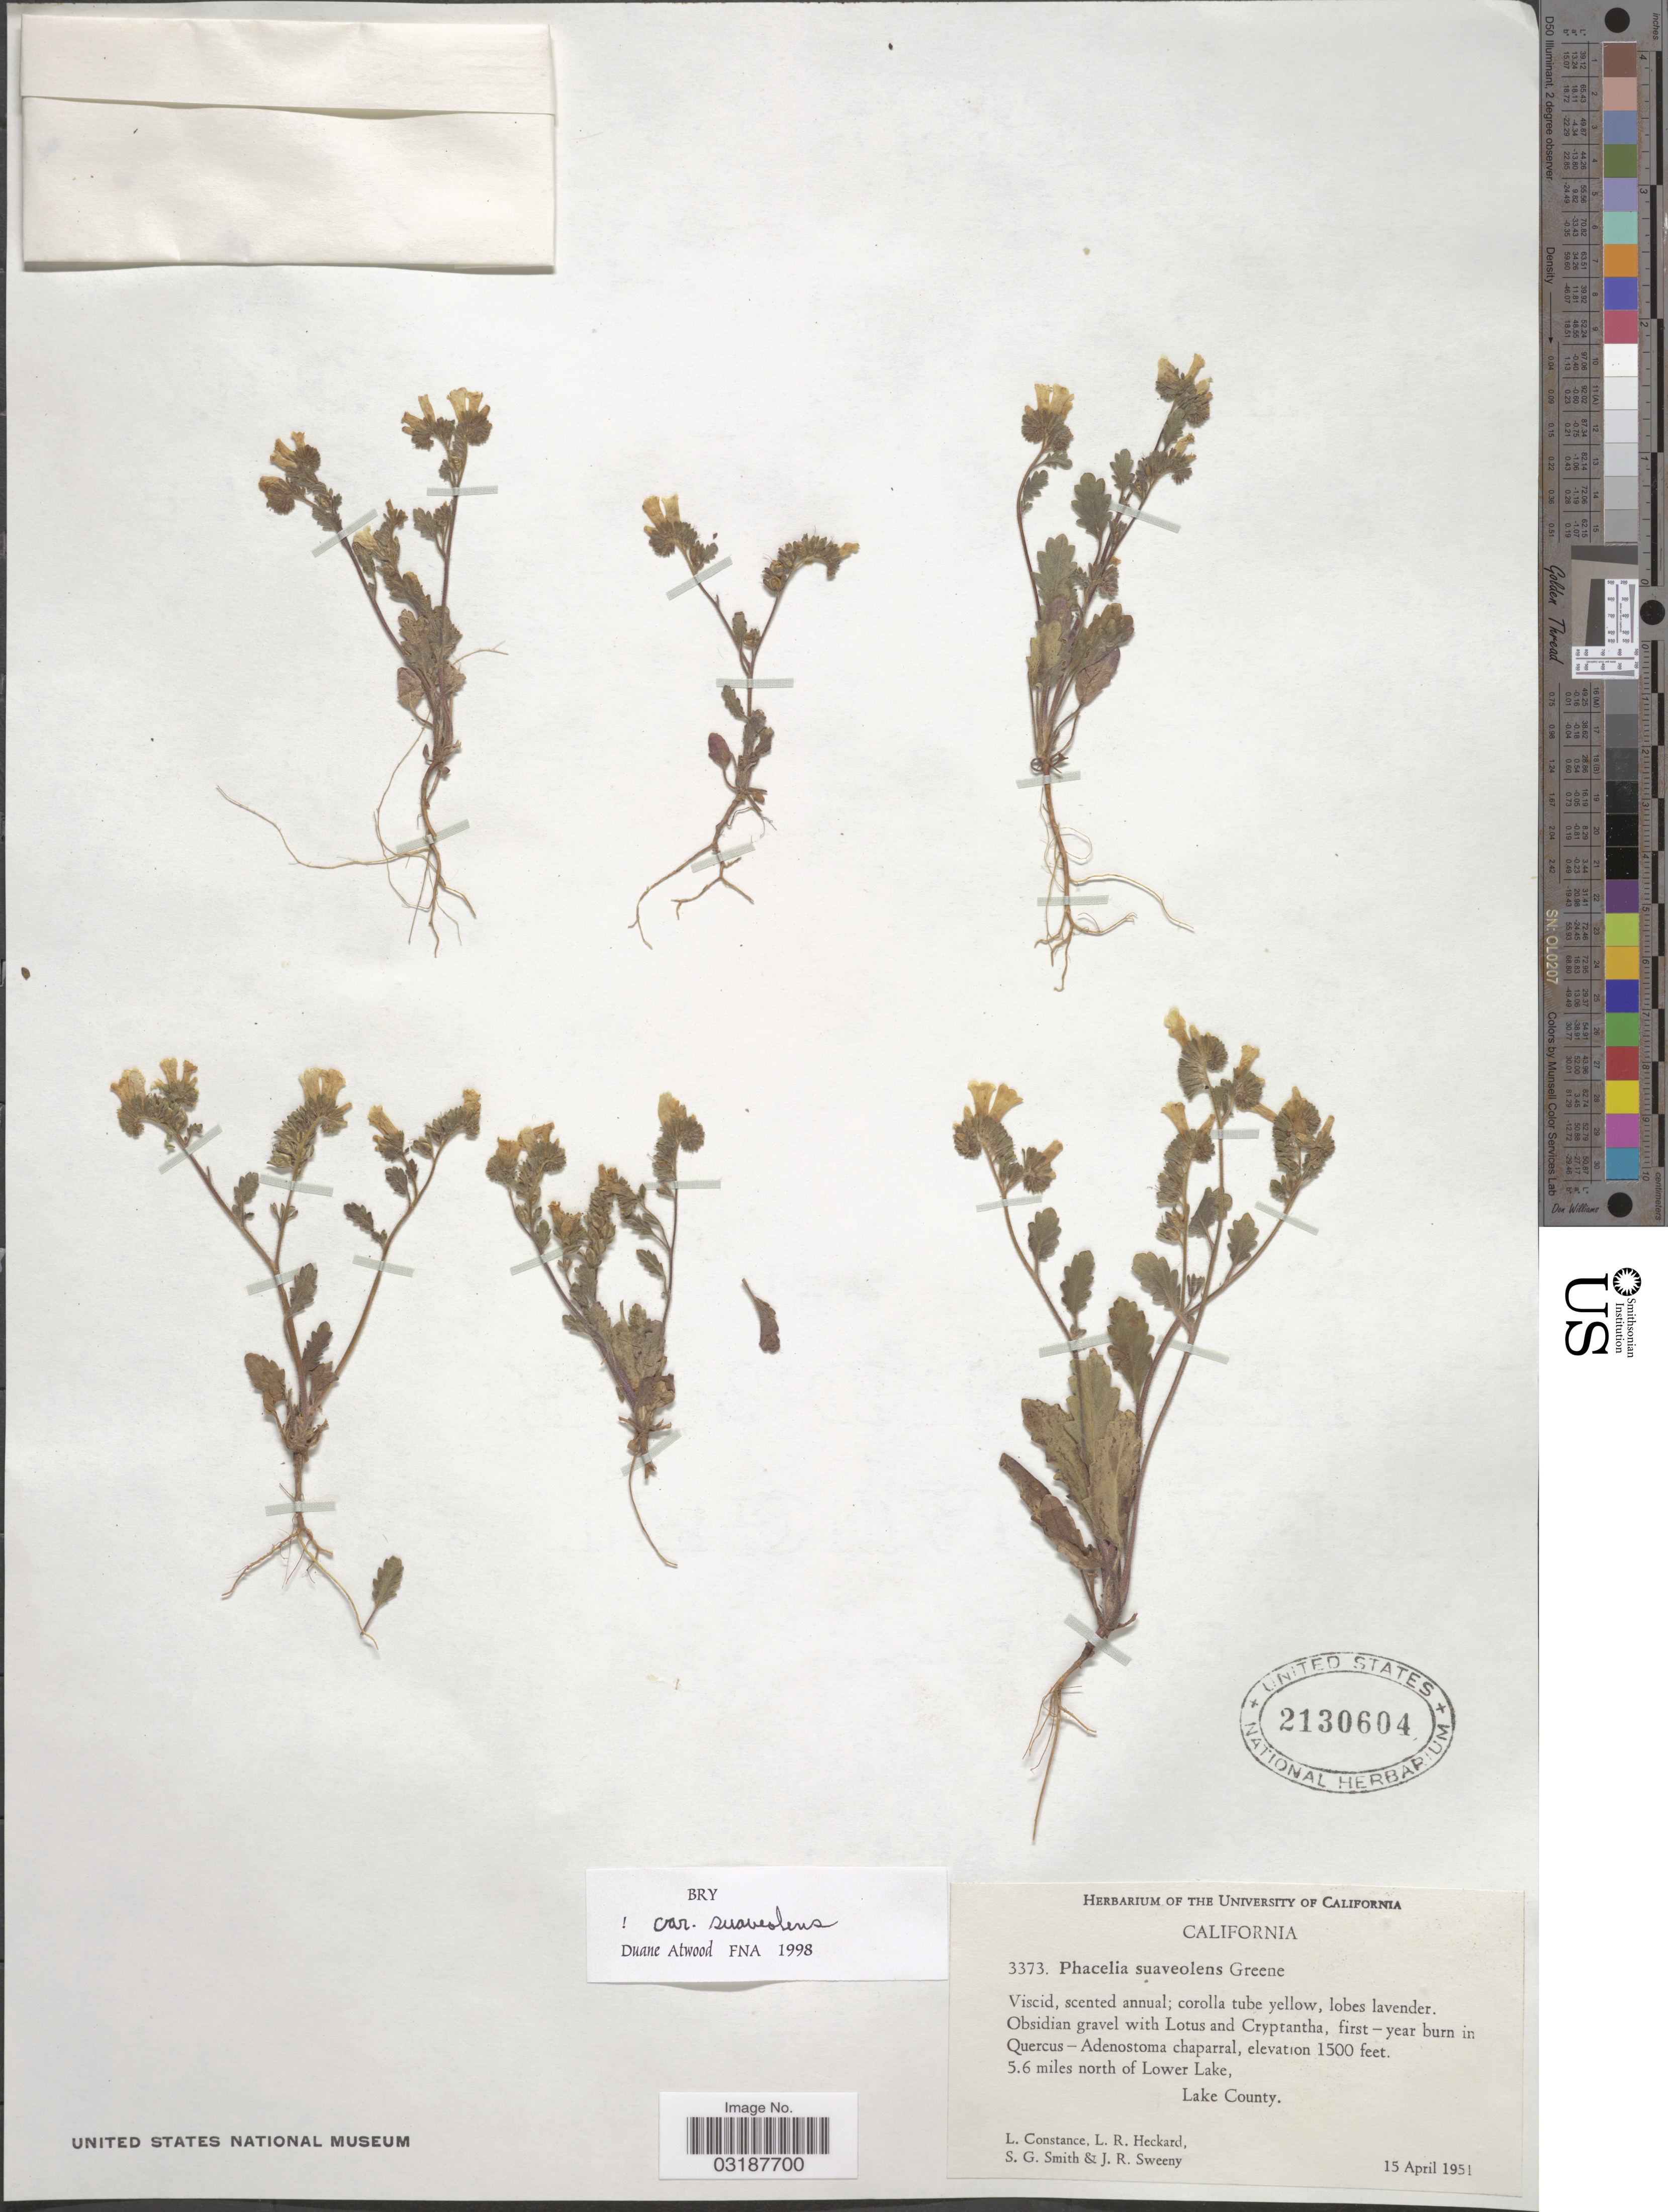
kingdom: Plantae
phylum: Tracheophyta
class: Magnoliopsida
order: Boraginales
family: Hydrophyllaceae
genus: Phacelia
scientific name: Phacelia suaveolens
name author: S.W. Greene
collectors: L. Constance, L. R. Heckard, S. G. Smith & J. Sweeny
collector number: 3373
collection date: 1951-04-15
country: United States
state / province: California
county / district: Lake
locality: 5.6 miles north of Lower Lake, Lake County.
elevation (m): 457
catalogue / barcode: US 2130604